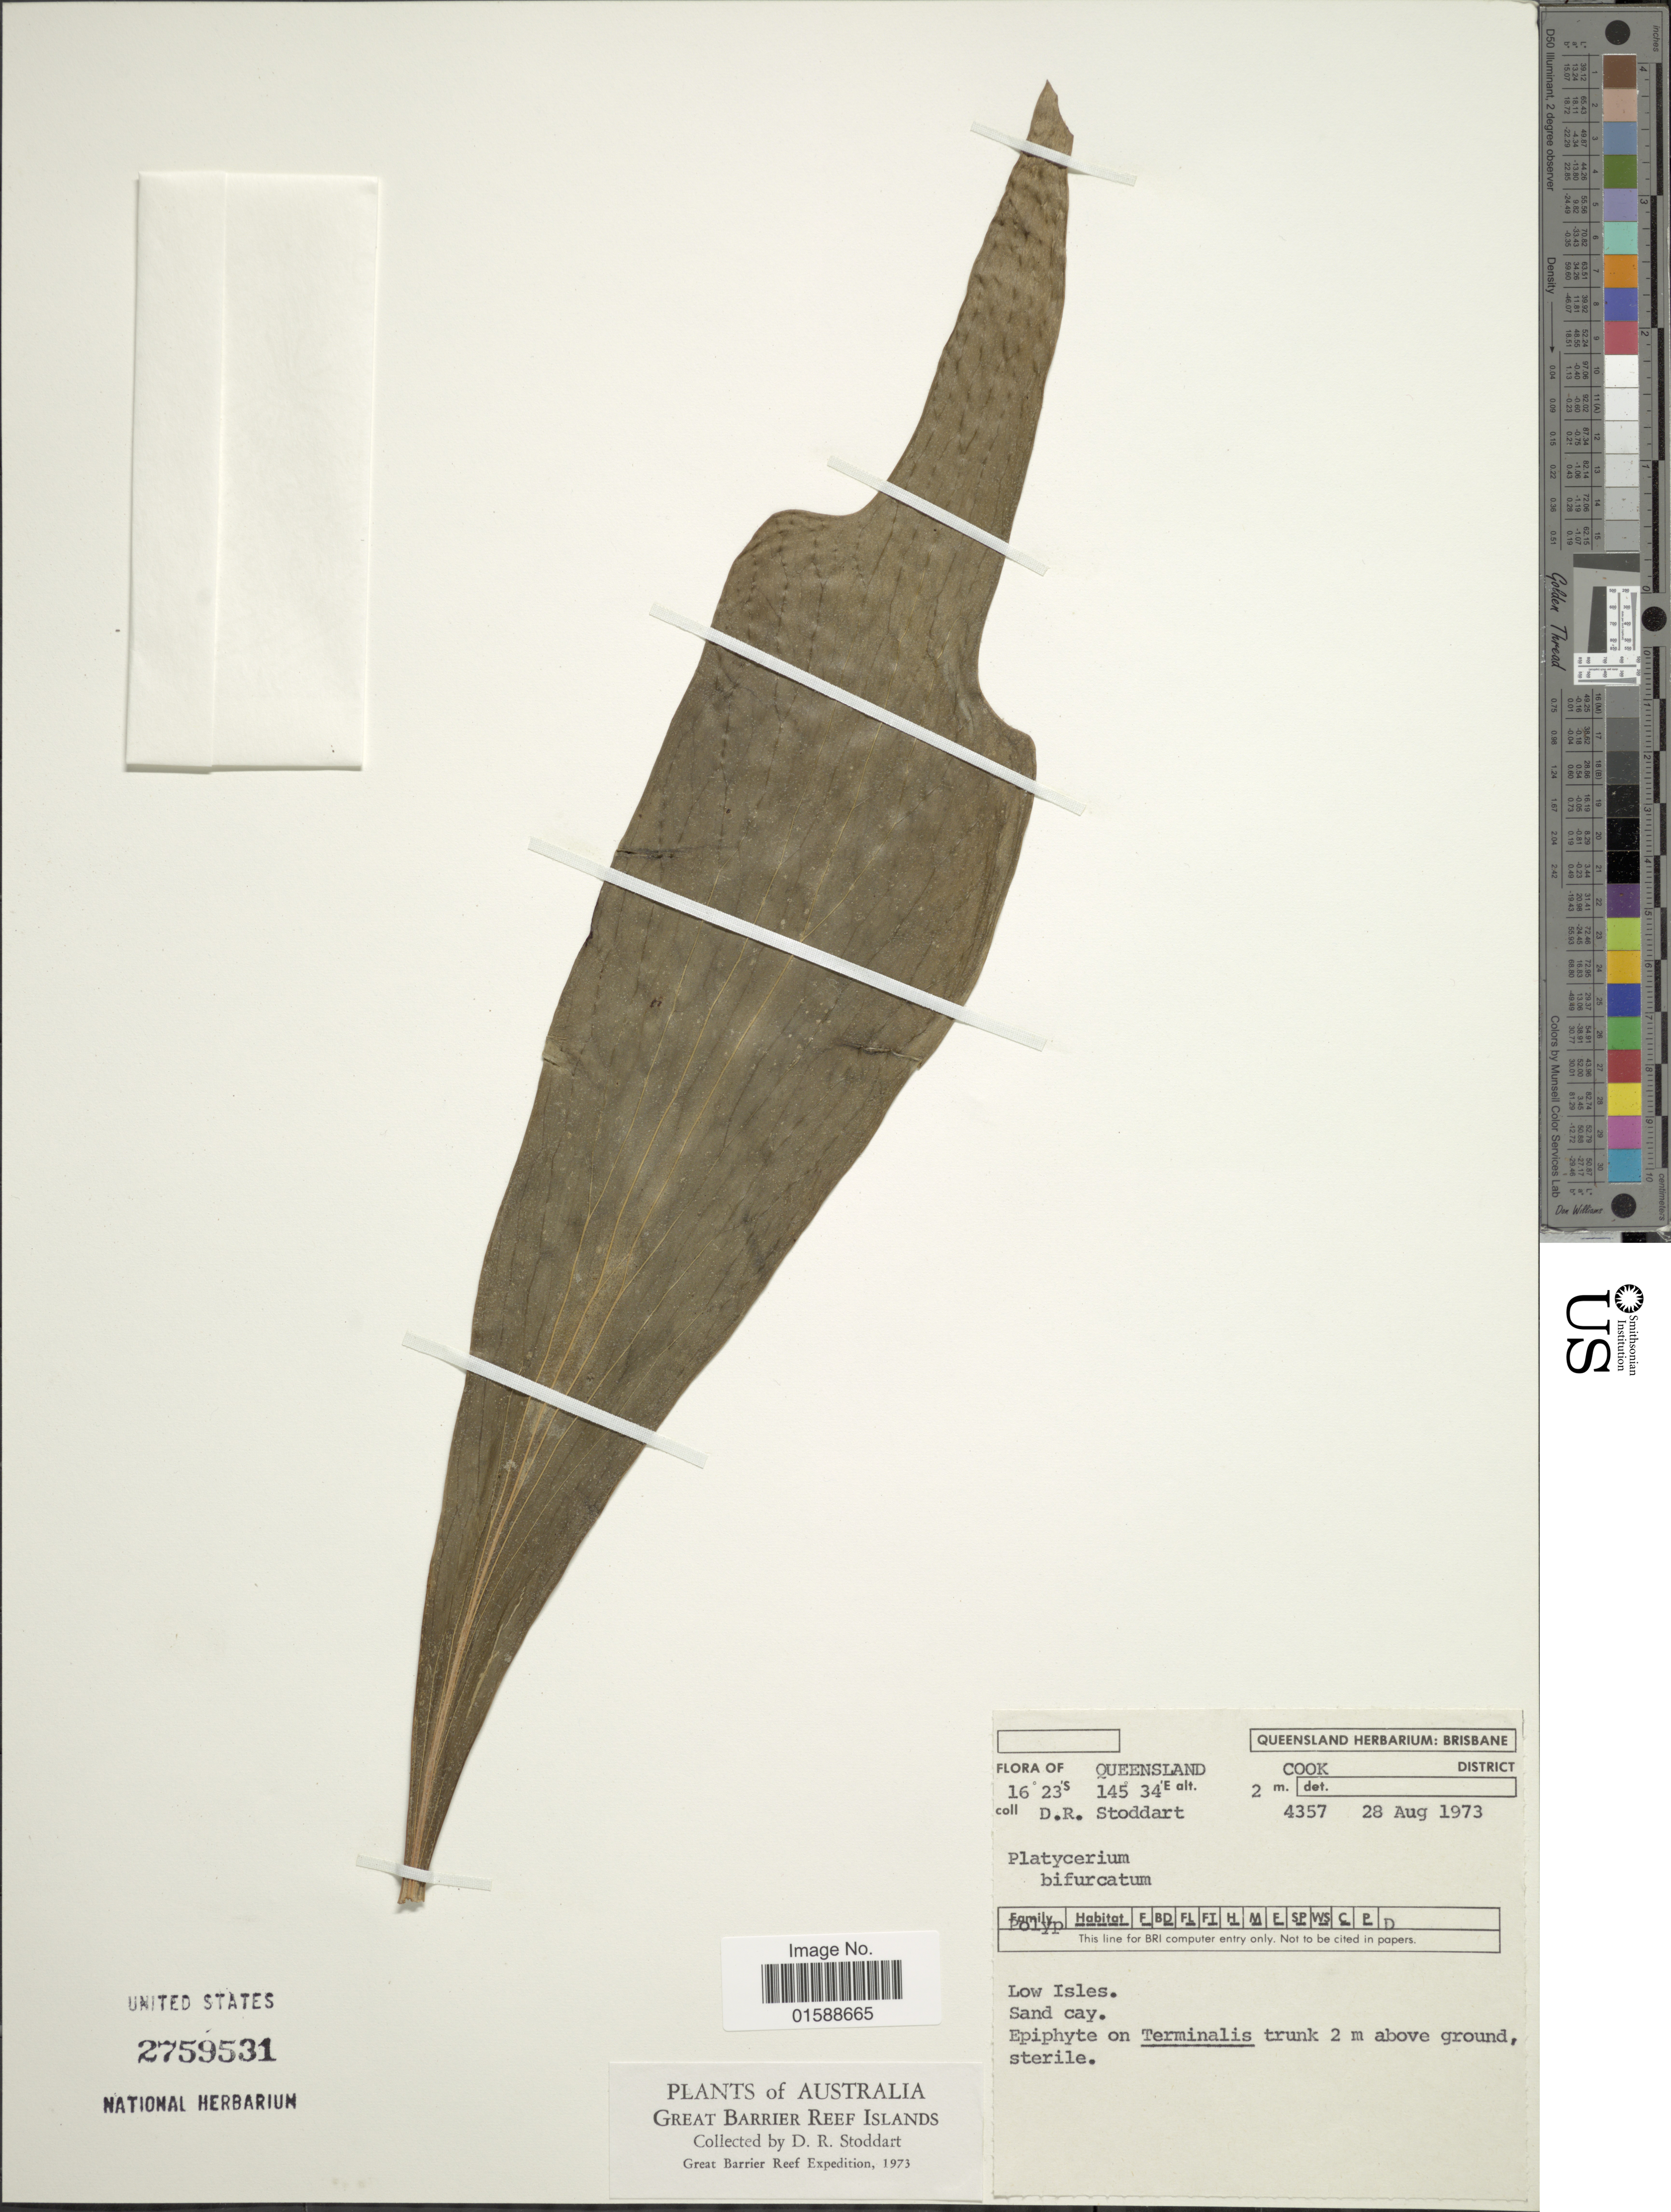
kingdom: Plantae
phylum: Tracheophyta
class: Polypodiopsida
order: Polypodiales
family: Polypodiaceae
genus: Platycerium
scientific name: Platycerium bifurcatum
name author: (Cav.) C. Chr.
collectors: D. R. Stoddart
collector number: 4357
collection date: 1973-08-28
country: Australia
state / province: Queensland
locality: Great Barrier Reef Islands. Cook District. Low Isles. Sand cay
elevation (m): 2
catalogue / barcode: US 2759531